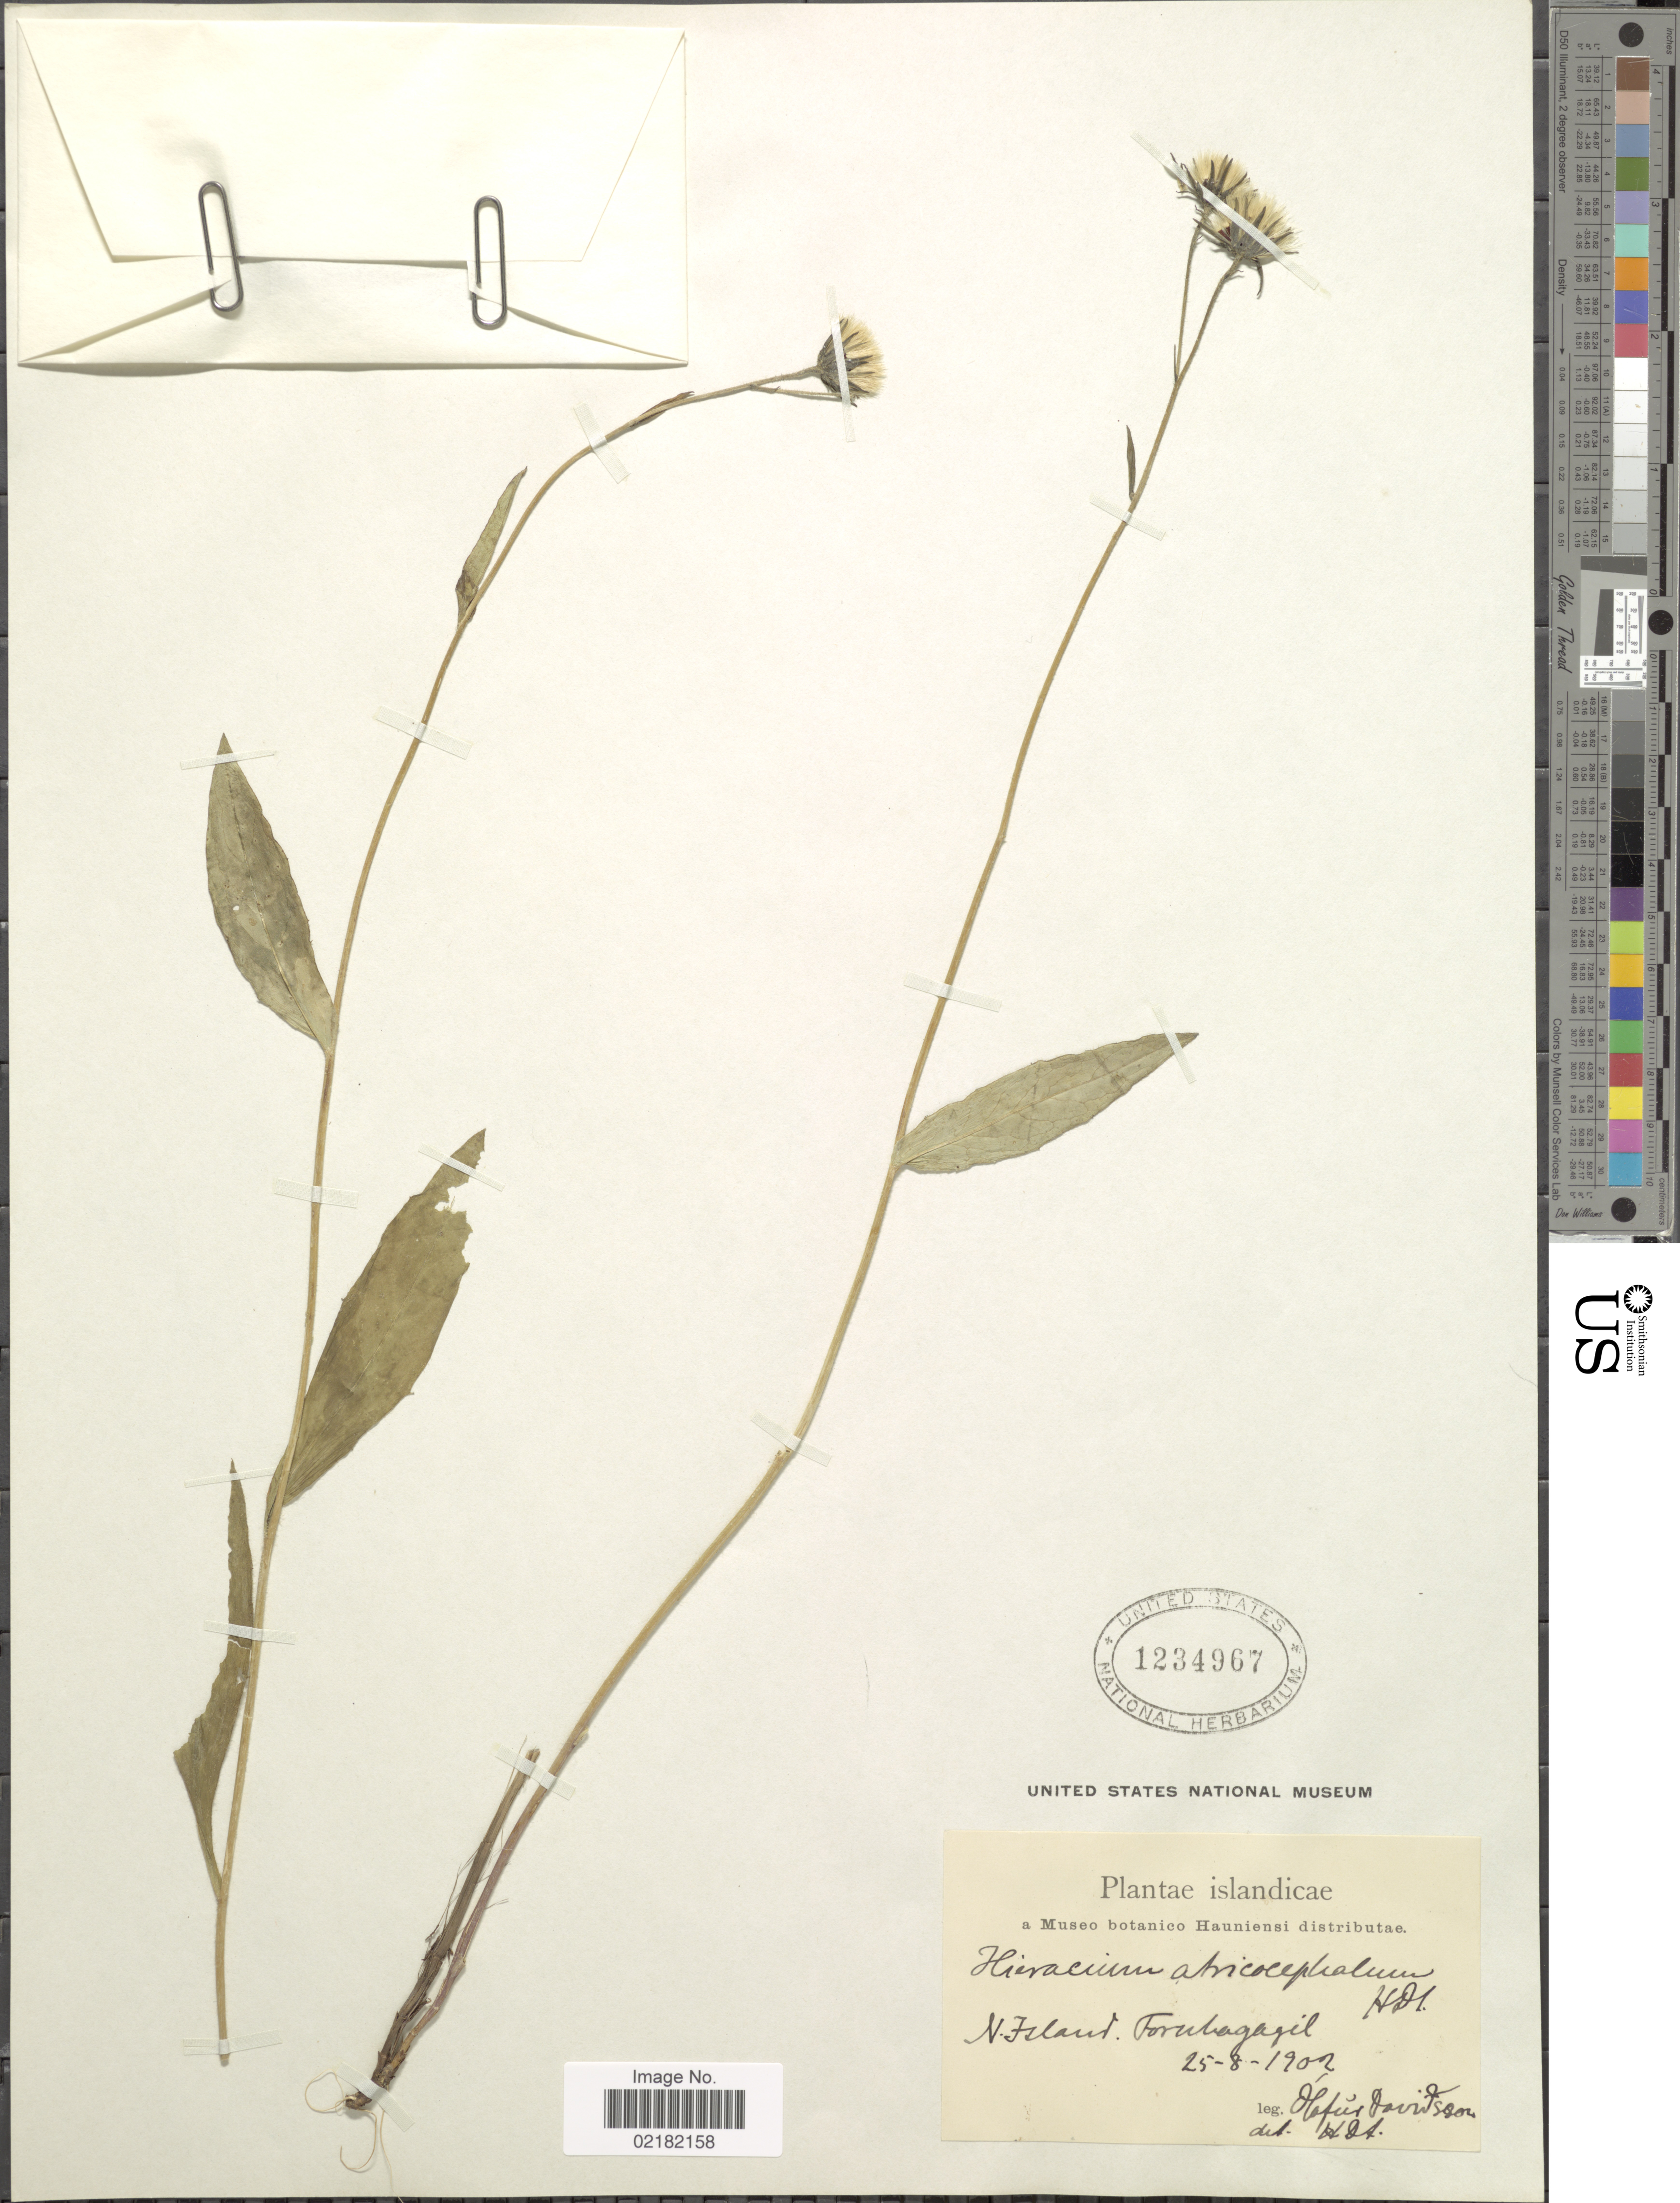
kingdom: Plantae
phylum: Tracheophyta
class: Magnoliopsida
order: Asterales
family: Asteraceae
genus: Hieracium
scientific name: Hieracium atrichocephalum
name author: (Dahlst.) Dahlst.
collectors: O. Davidsson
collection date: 1902-08-25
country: Iceland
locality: Islandicae, N. Island, Fornbagagil.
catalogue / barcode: US 1234967